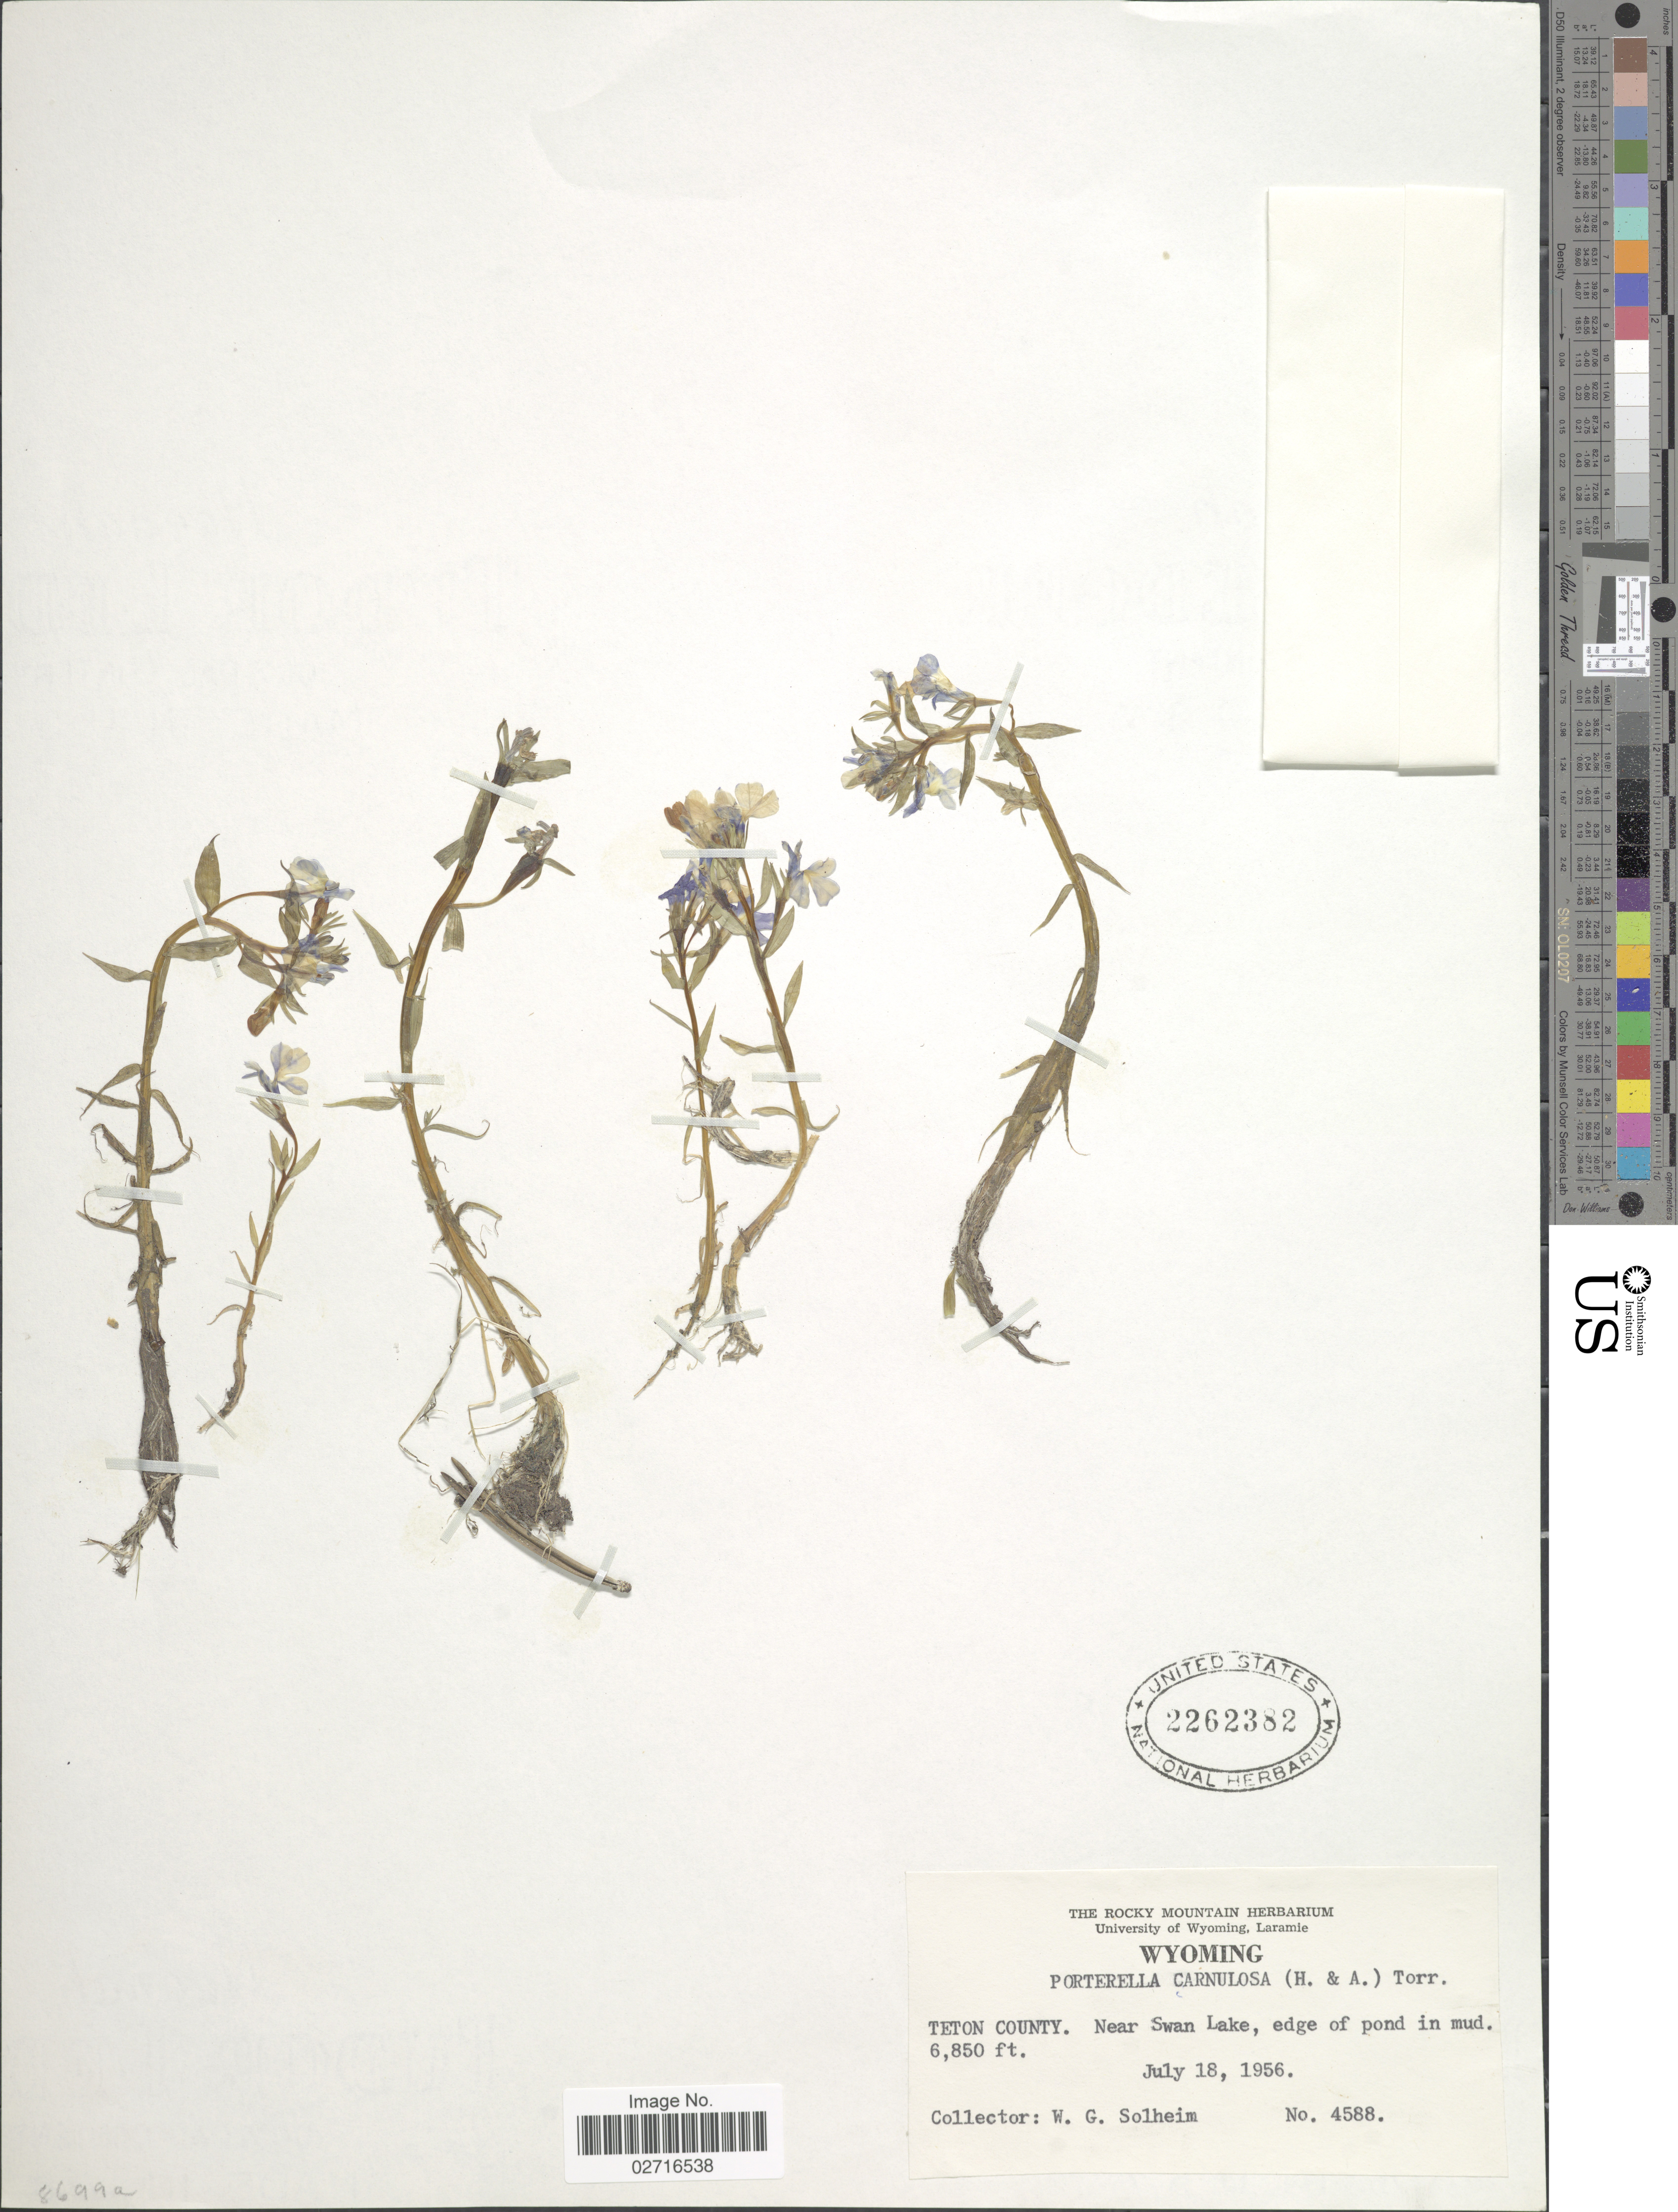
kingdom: Plantae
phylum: Tracheophyta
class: Magnoliopsida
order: Asterales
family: Campanulaceae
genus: Laurentia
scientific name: Laurentia carnosula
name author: (Hook. & Arn.) Benth. ex A. Gray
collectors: W. Solheim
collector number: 4588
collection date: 1956-07-18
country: United States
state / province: Wyoming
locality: Teton County, near Swan Lake, edge of pond in mud.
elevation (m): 2088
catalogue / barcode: US 2262382